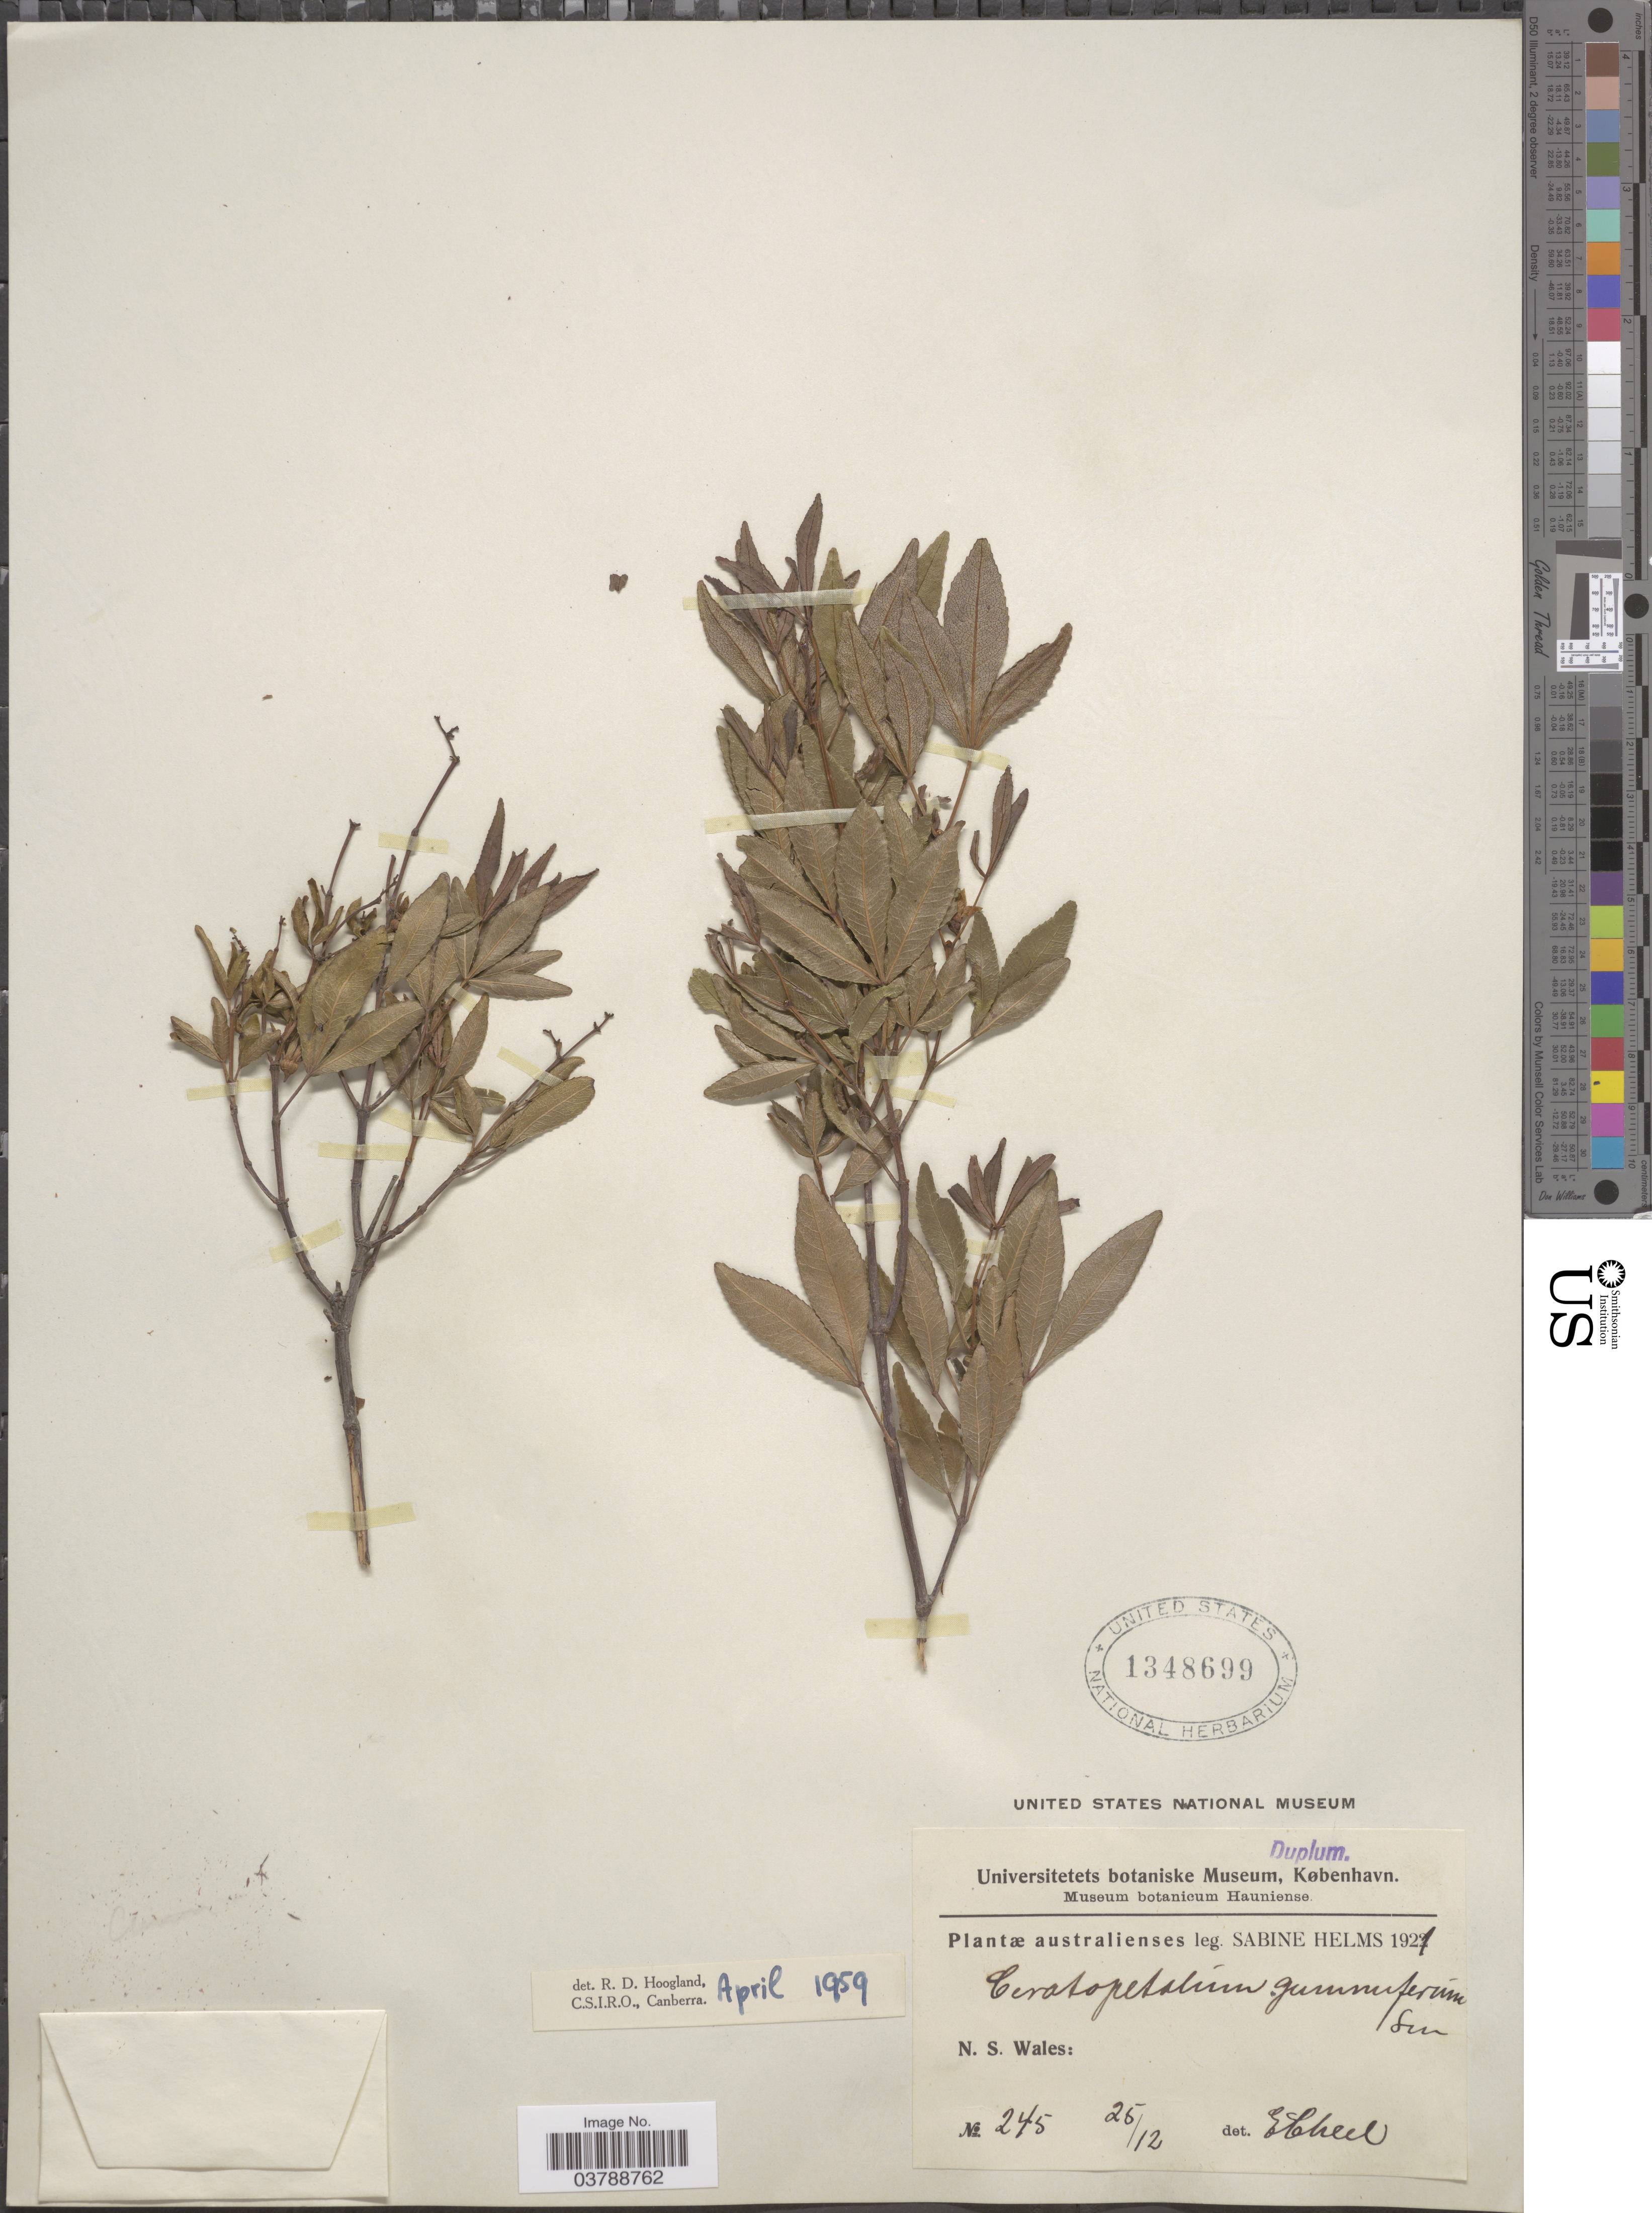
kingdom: Plantae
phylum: Tracheophyta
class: Magnoliopsida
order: Oxalidales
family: Cunoniaceae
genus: Ceratopetalum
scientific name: Ceratopetalum gummiferum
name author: Sm.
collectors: S. Helms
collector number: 245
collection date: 1921-12-25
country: Australia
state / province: New South Wales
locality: Australienses.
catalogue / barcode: US 1348699